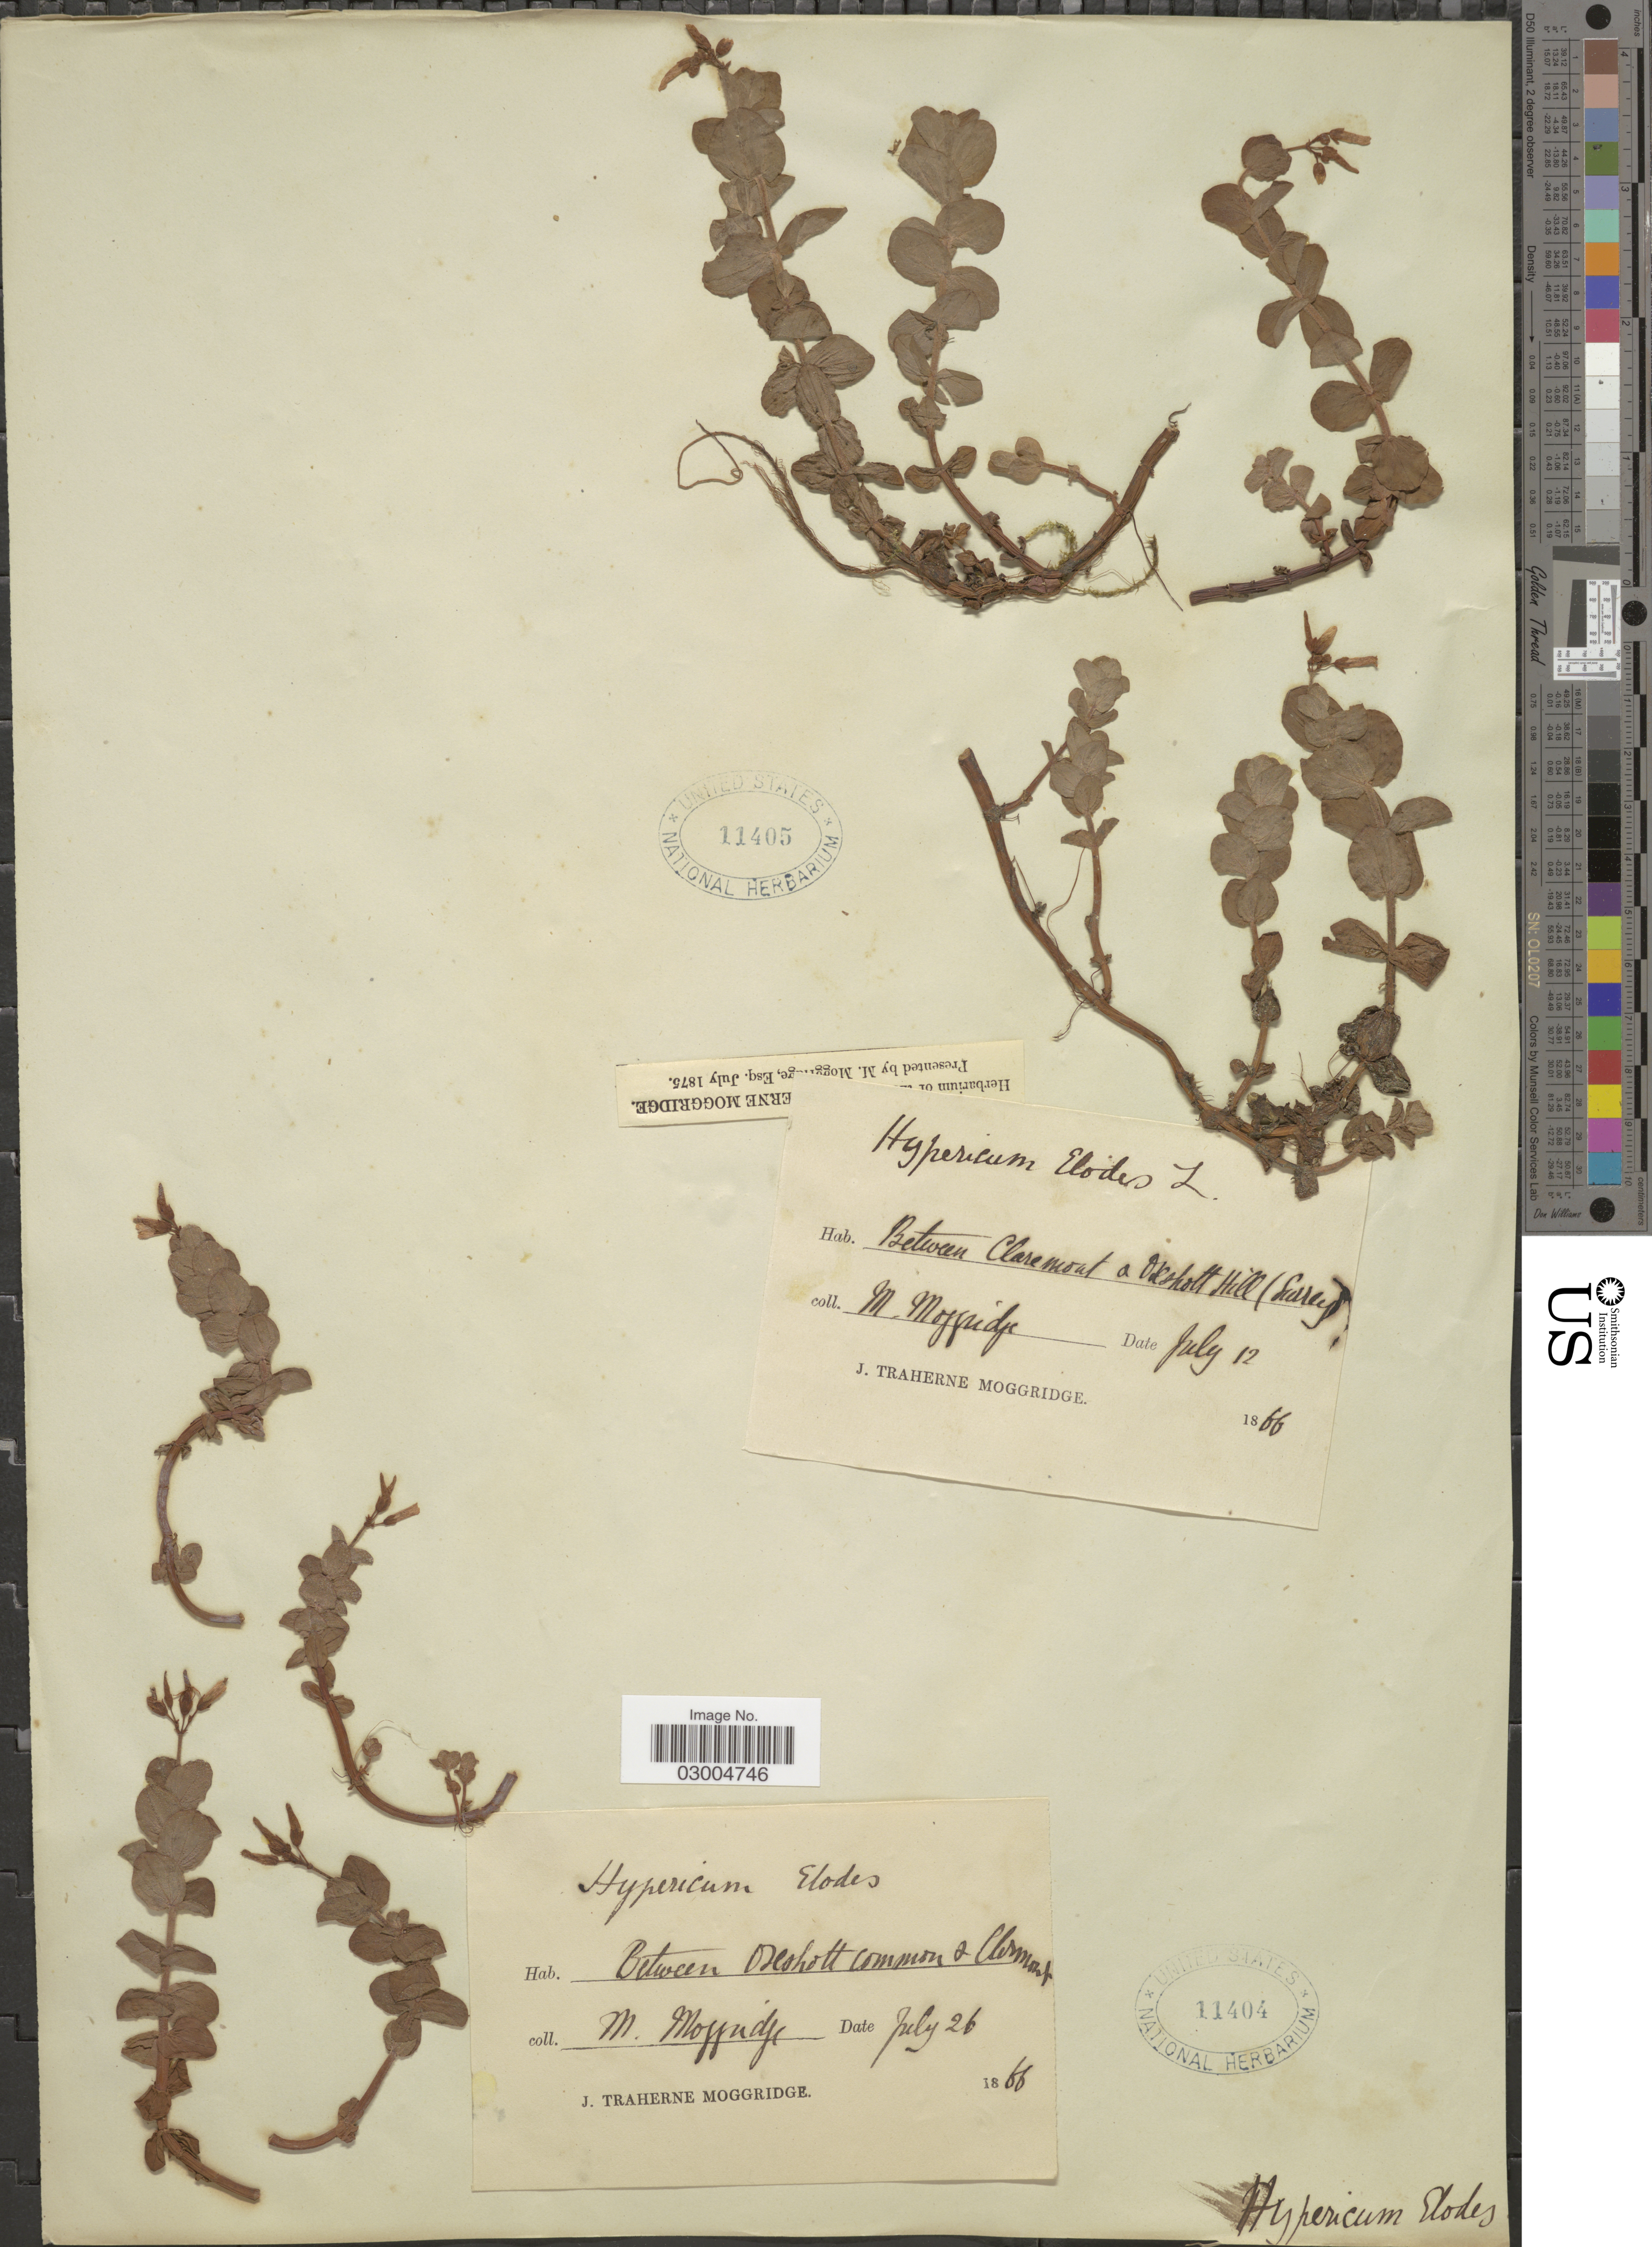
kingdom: Plantae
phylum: Tracheophyta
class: Magnoliopsida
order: Malpighiales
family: Hypericaceae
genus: Hypericum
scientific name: Hypericum elodes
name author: L.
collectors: M. Moggridge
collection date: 1866-07-26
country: United Kingdom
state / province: England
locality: Between Oxshott & Claremont.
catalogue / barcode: US 11404-2